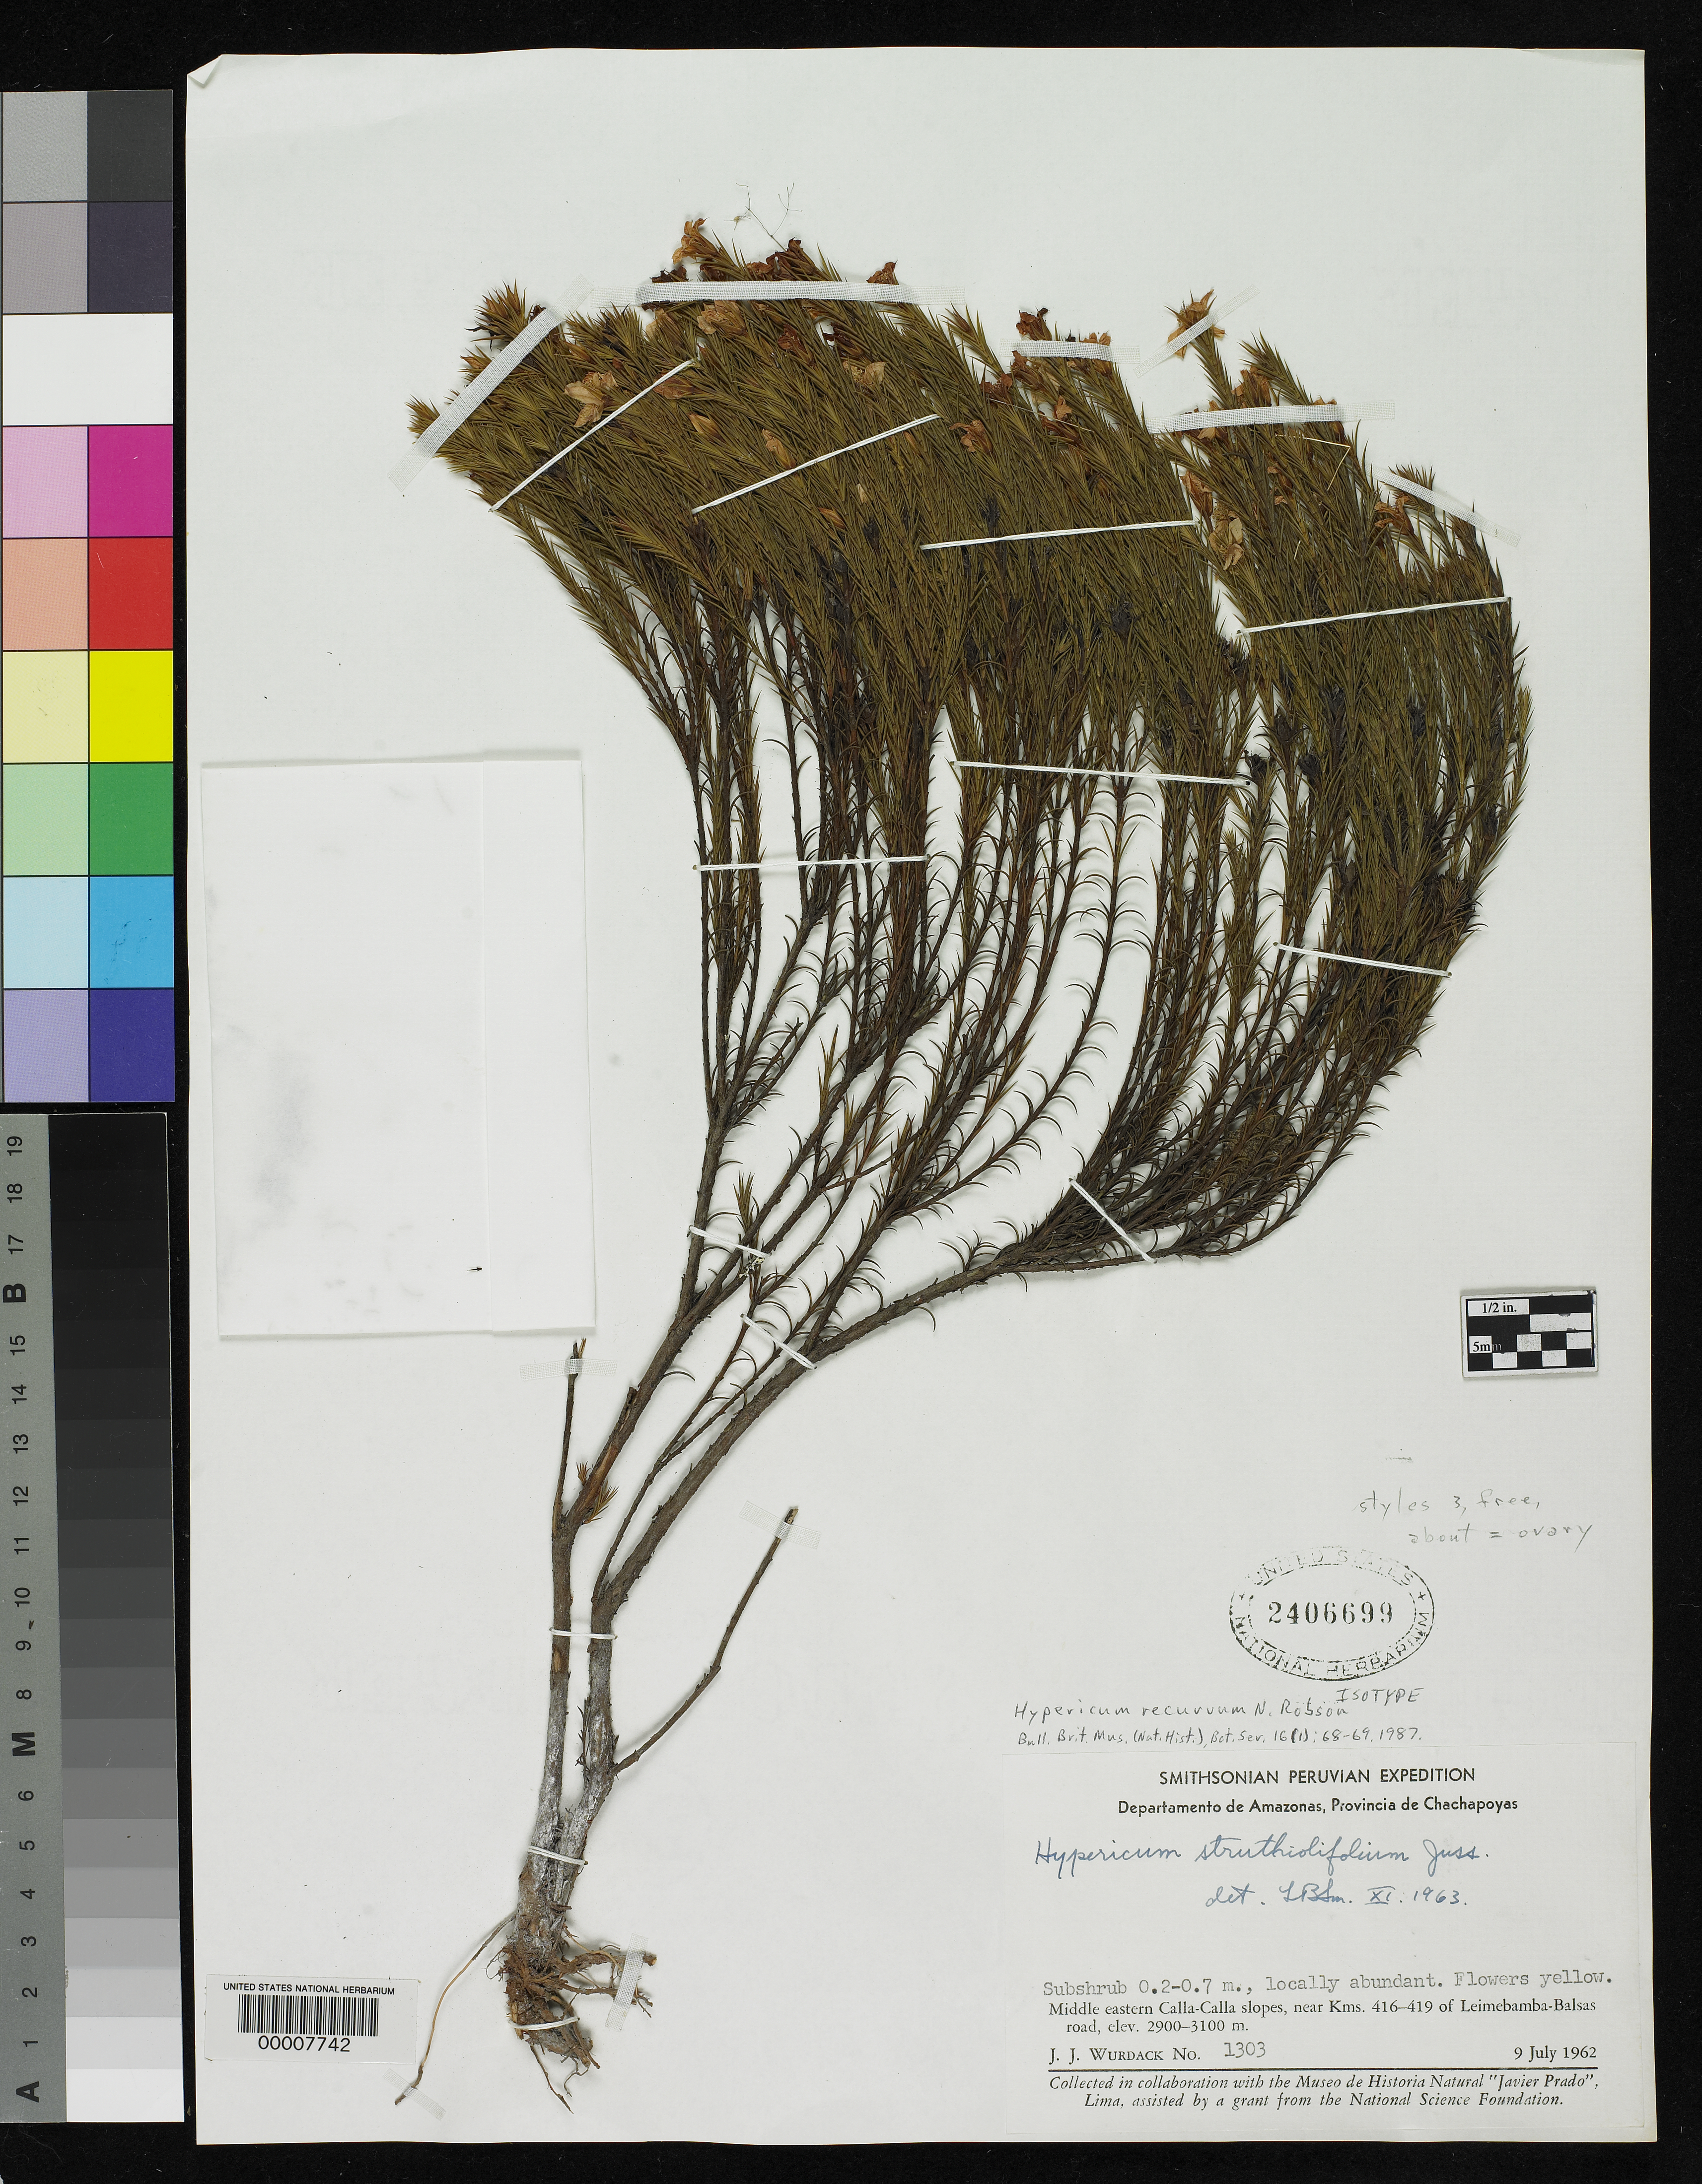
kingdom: Plantae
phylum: Tracheophyta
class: Magnoliopsida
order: Malpighiales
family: Hypericaceae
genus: Hypericum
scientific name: Hypericum recurvum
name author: N. Robson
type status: Isotype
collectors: J. J. Wurdack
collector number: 1303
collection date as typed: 09 Jul 1962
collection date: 1962-07-09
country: Peru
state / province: Amazonas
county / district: Chachapoyas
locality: middle eastern Calla-Calla slopes, near km 416-419 of Leimebamba-Balsas Road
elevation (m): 2900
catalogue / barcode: US 2406699